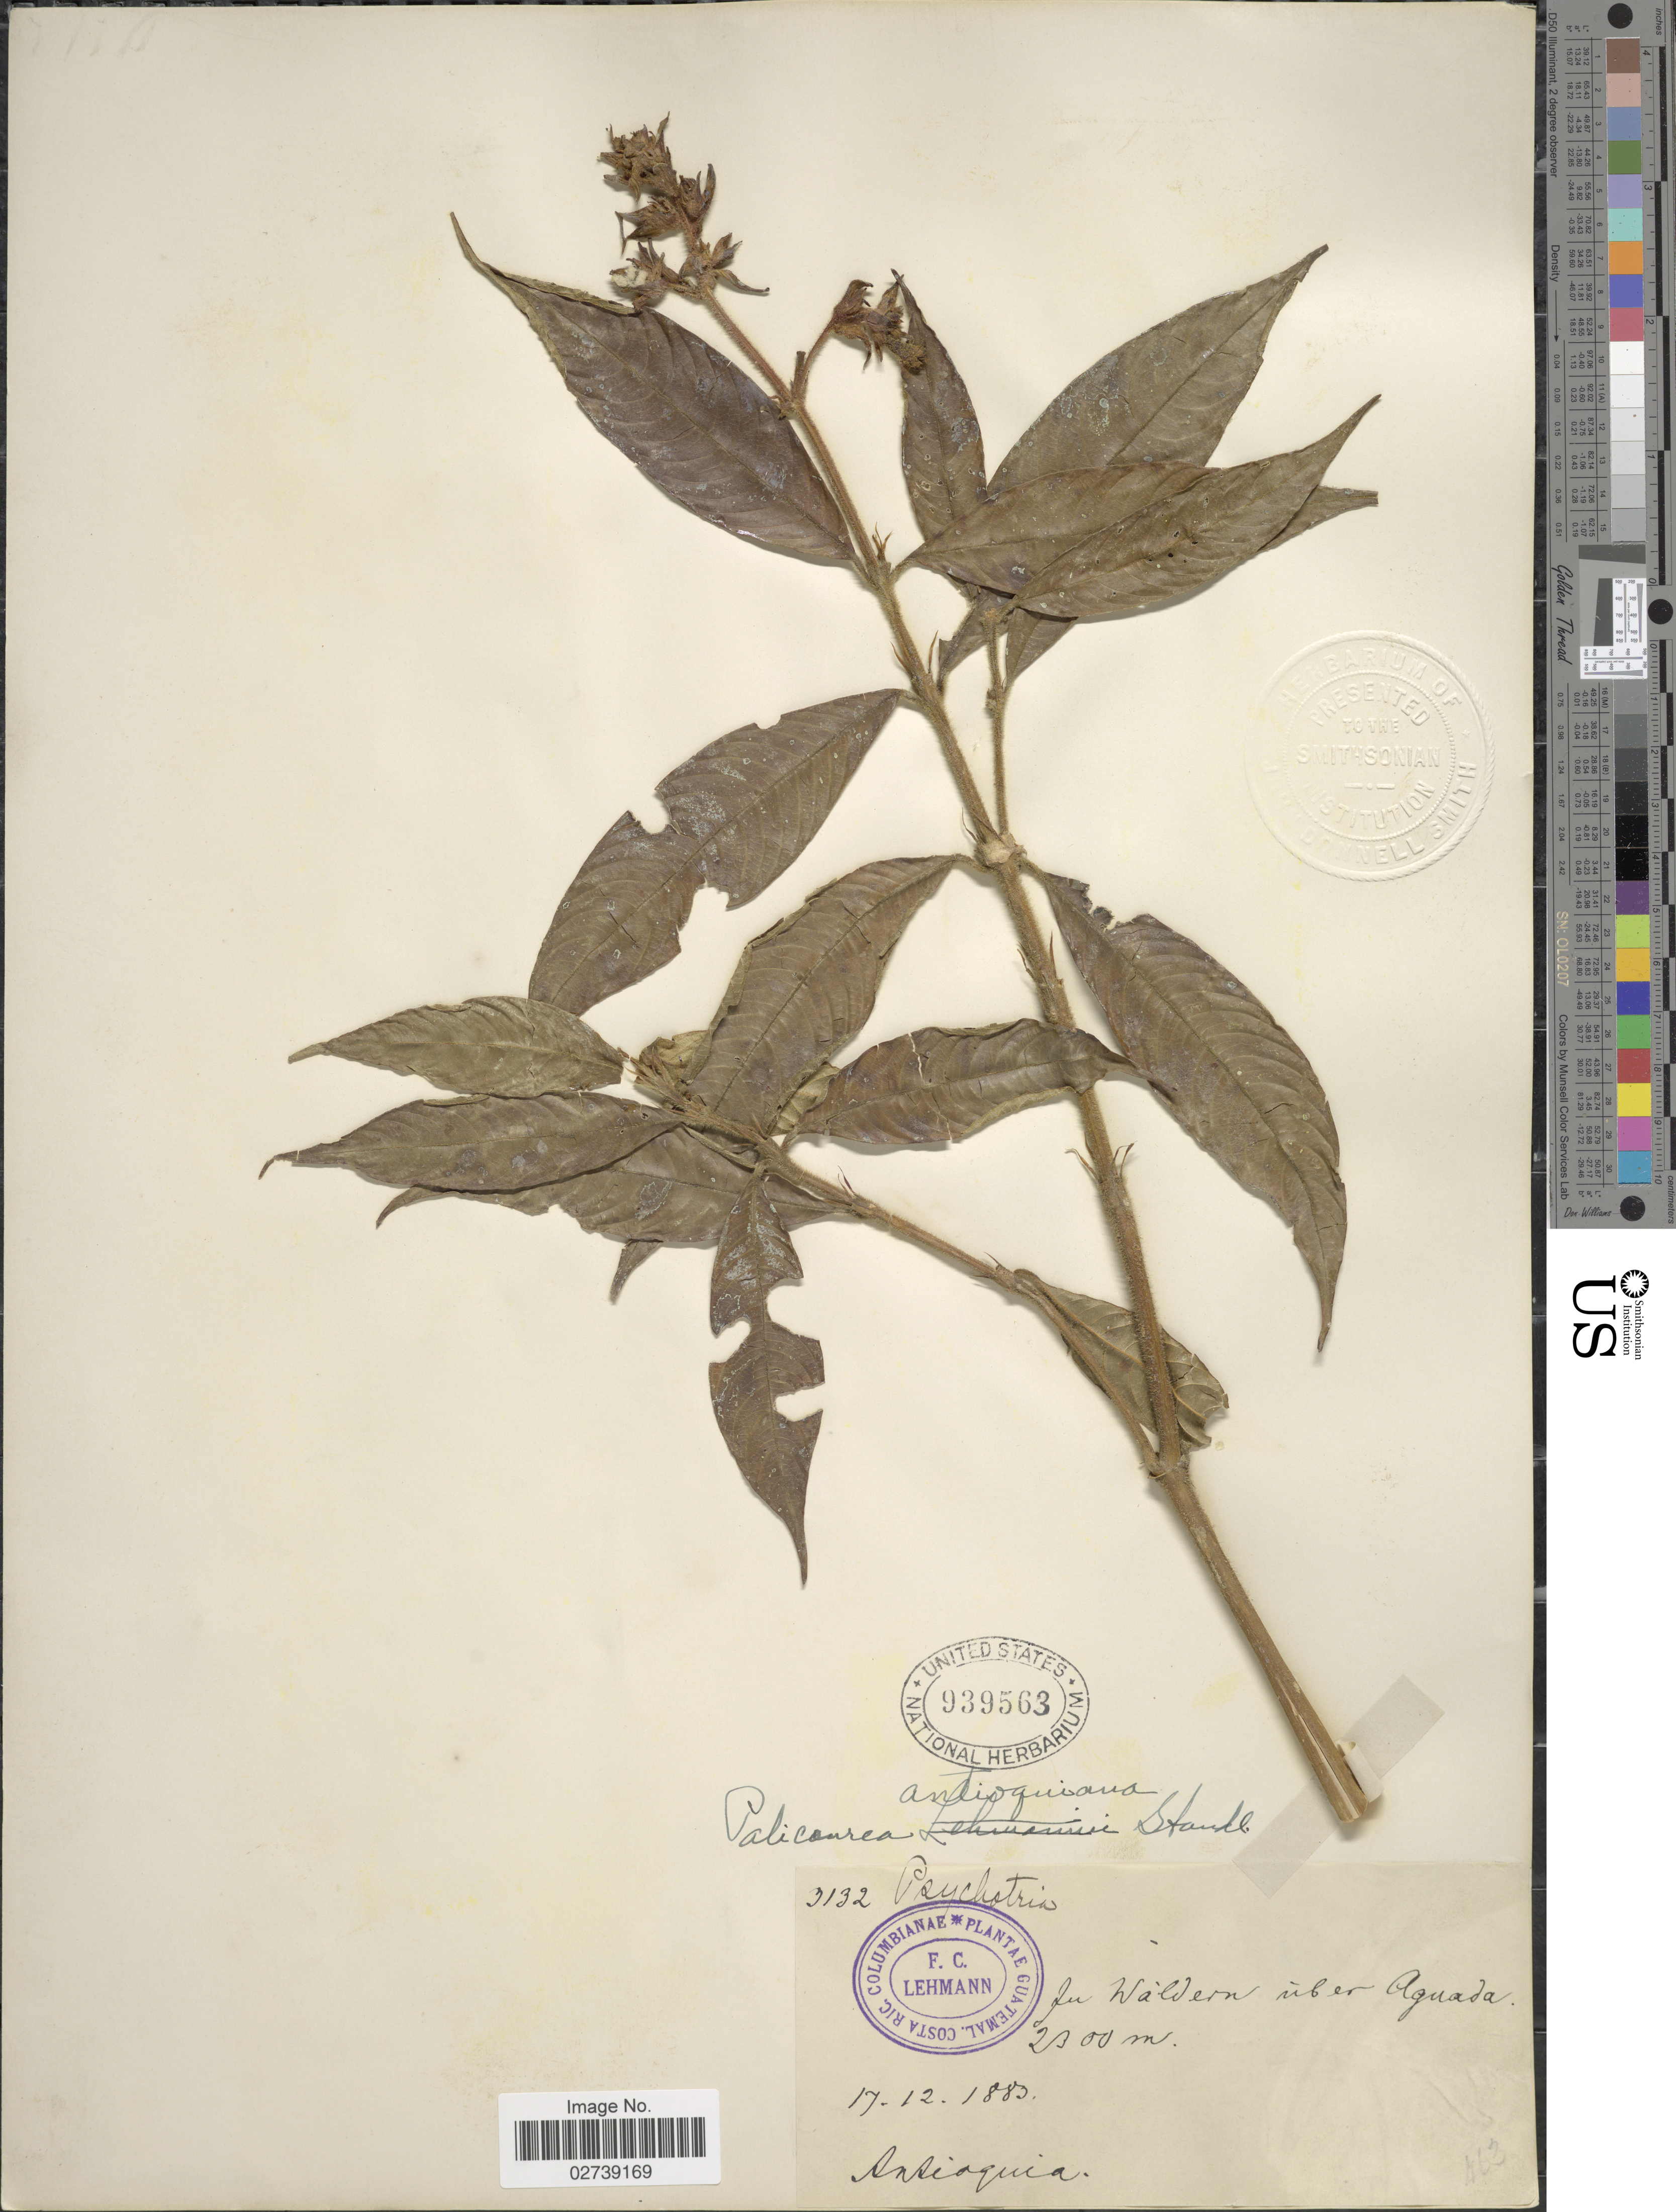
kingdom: Plantae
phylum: Tracheophyta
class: Magnoliopsida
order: Gentianales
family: Rubiaceae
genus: Palicourea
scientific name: Palicourea antioquiana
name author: Standl.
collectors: F. C. Lehmann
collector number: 3132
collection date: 1883-12-17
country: Colombia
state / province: Antioquia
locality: In Waldern uber Aguada.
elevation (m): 2300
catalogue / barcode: US 939563